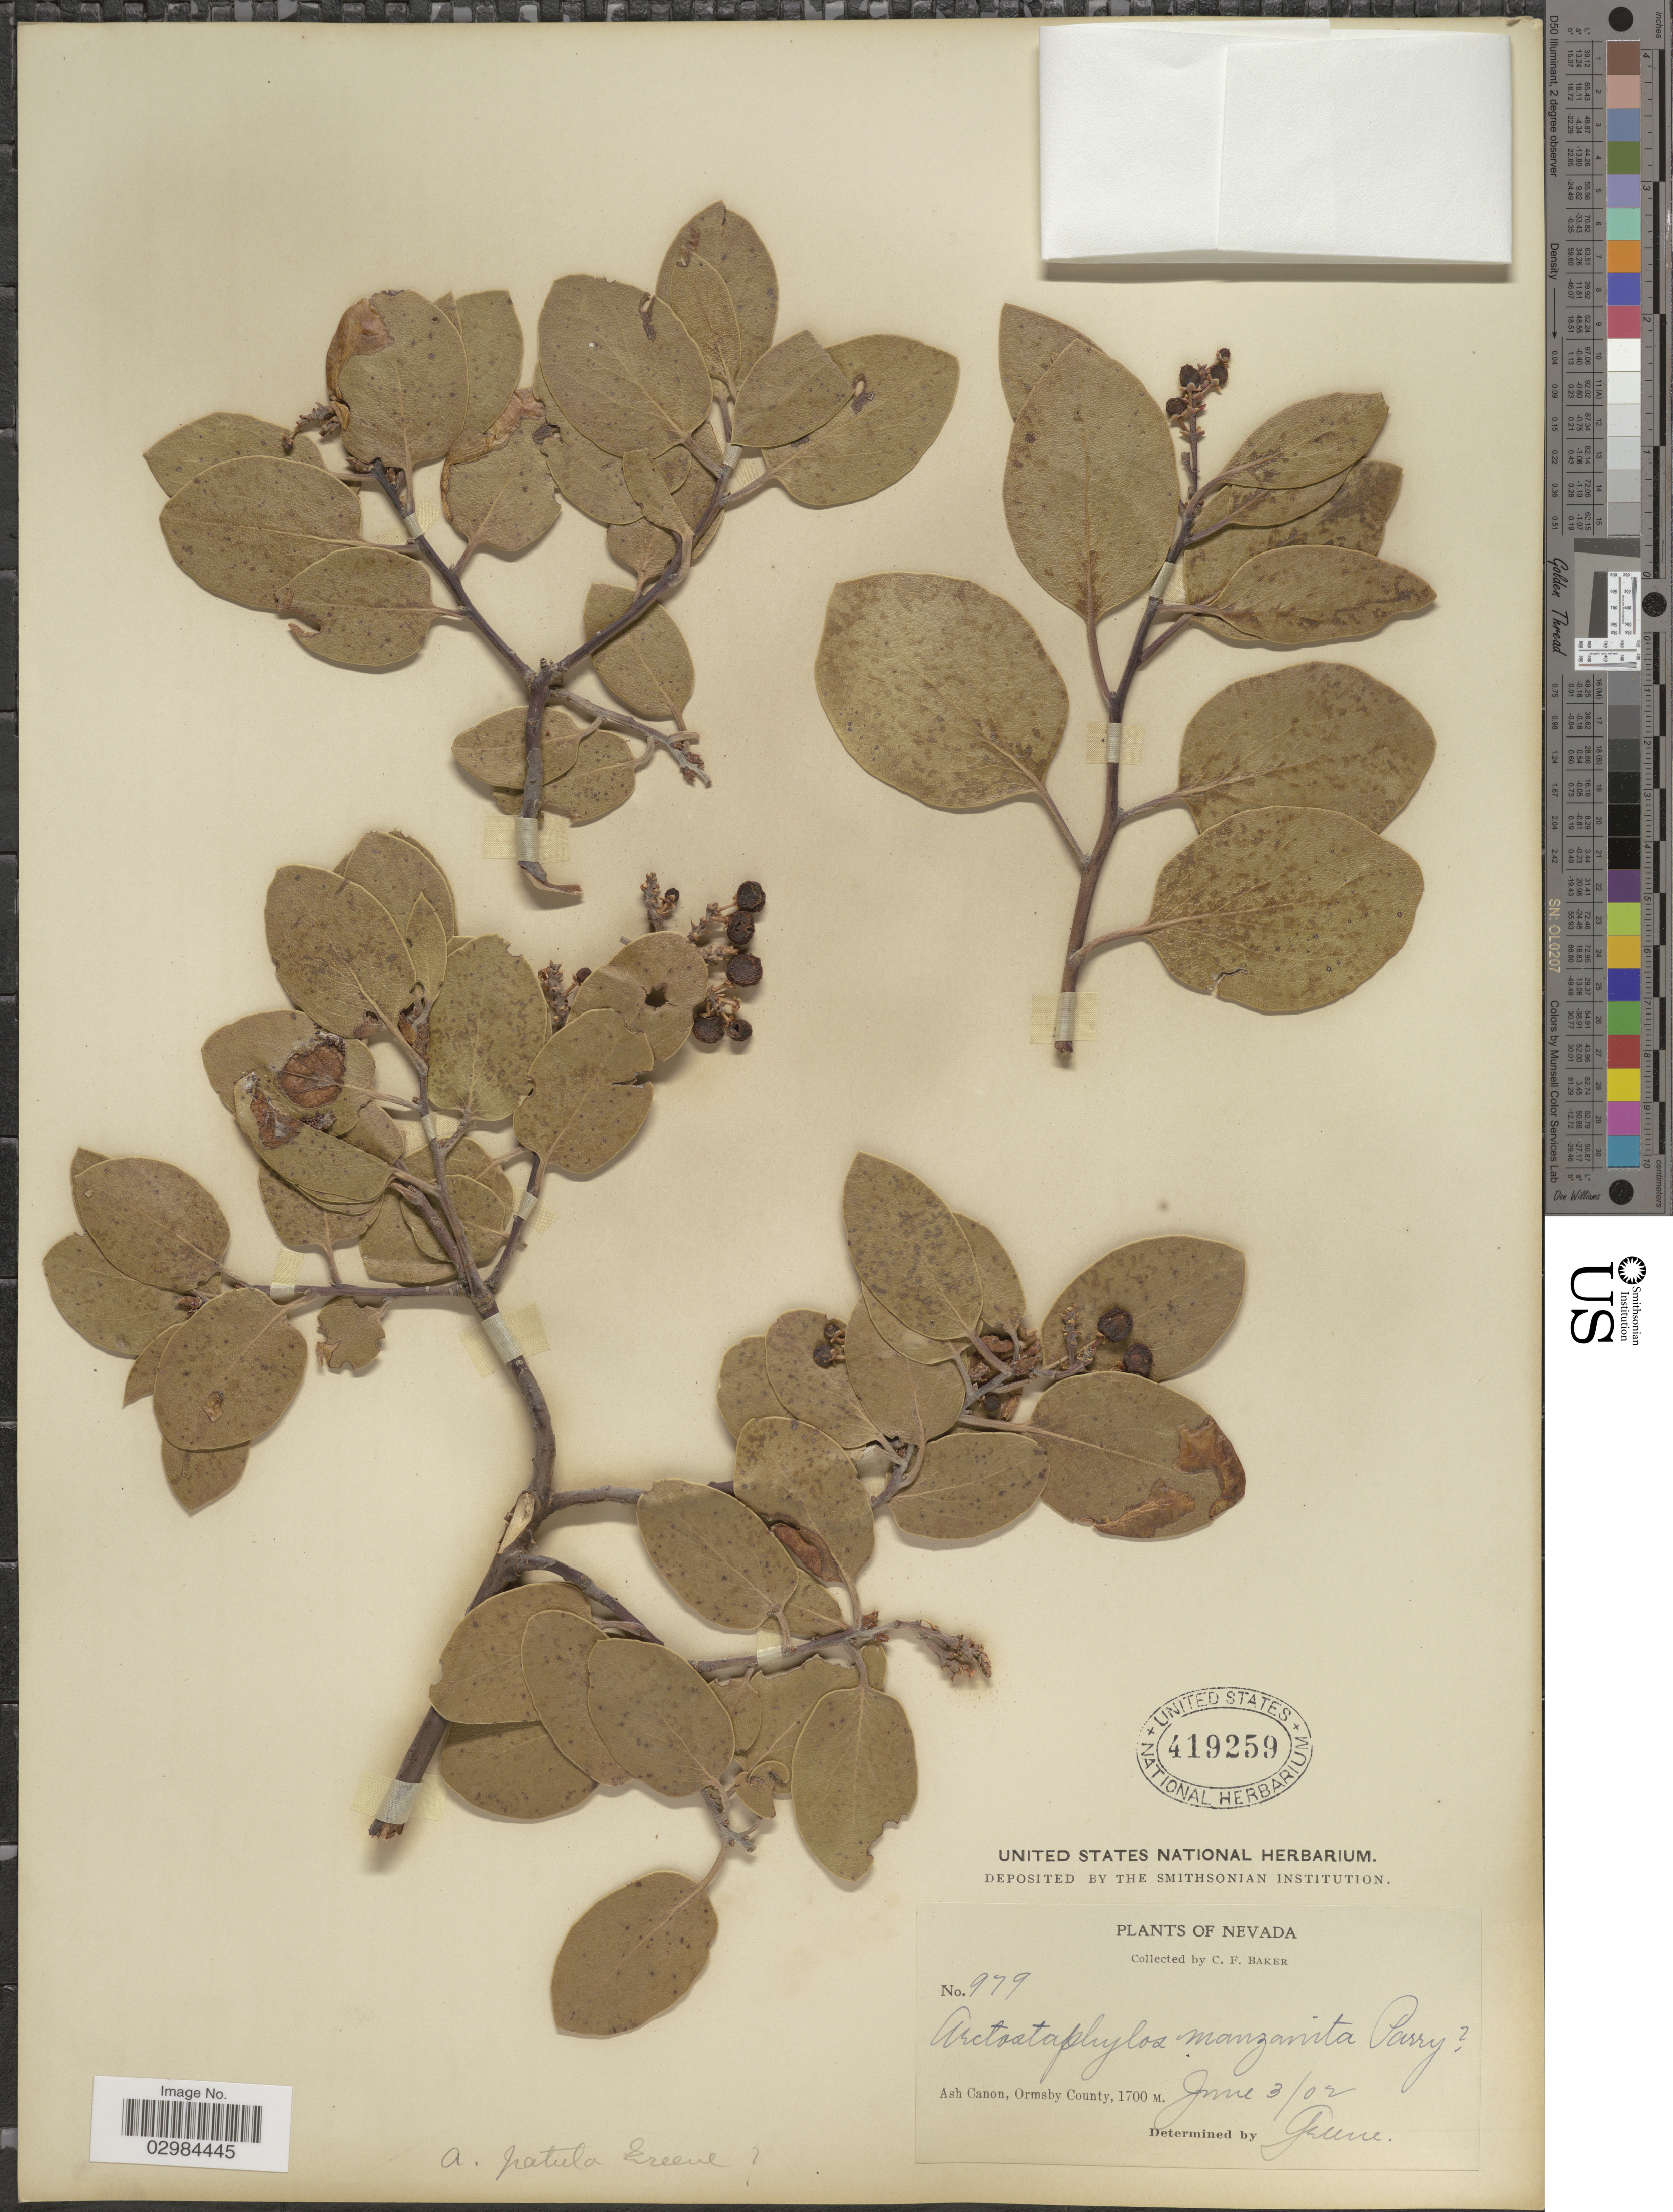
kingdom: Plantae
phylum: Tracheophyta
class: Magnoliopsida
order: Ericales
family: Ericaceae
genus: Arctostaphylos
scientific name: Arctostaphylos platyphylla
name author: (A. Gray) Kuntze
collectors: C. F. Baker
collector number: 979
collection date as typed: Transcribed d/m/y: 3/6/2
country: United States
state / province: Nevada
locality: Ash Canon, Ormsby County.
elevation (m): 1700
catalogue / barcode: US 419259